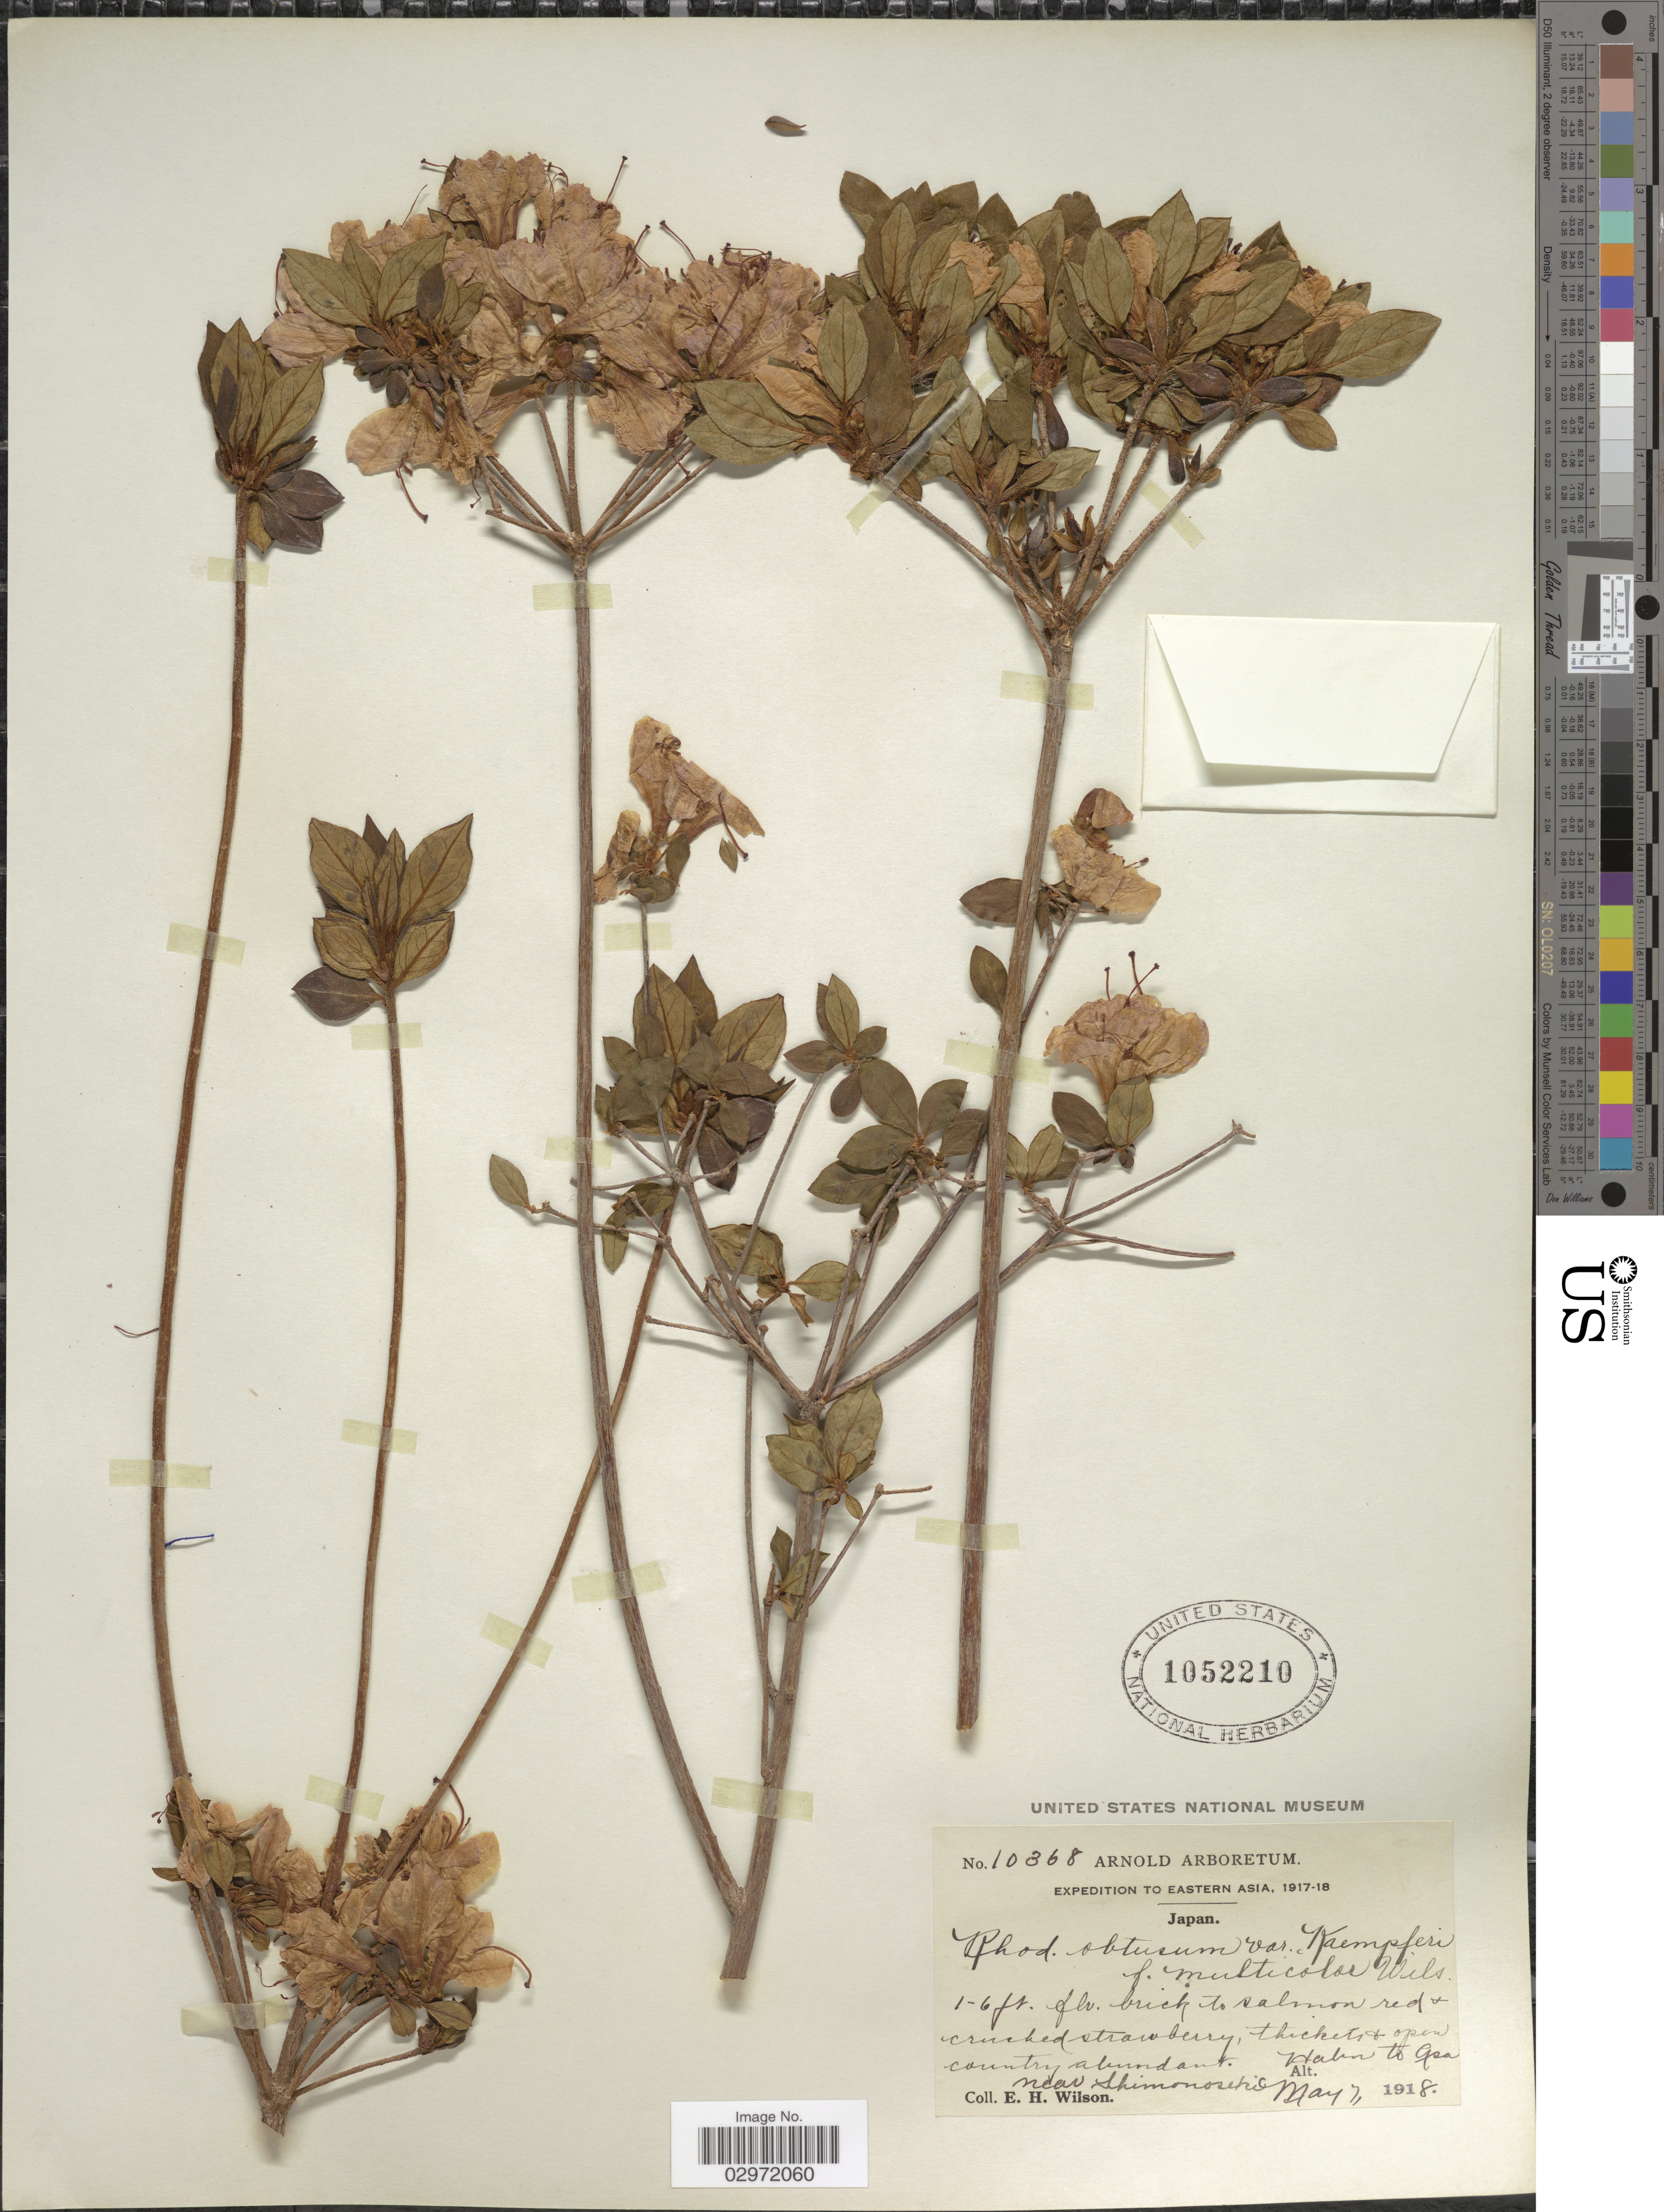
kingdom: Plantae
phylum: Tracheophyta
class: Magnoliopsida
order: Ericales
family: Ericaceae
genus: Rhododendron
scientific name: Rhododendron obtusum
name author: (Lindl.) Planch.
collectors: E. Wilson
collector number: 10368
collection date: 1918-05-07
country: Japan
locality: Eastern Asia. Habu to Gsa near Shimonoseki.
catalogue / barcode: US 1052210